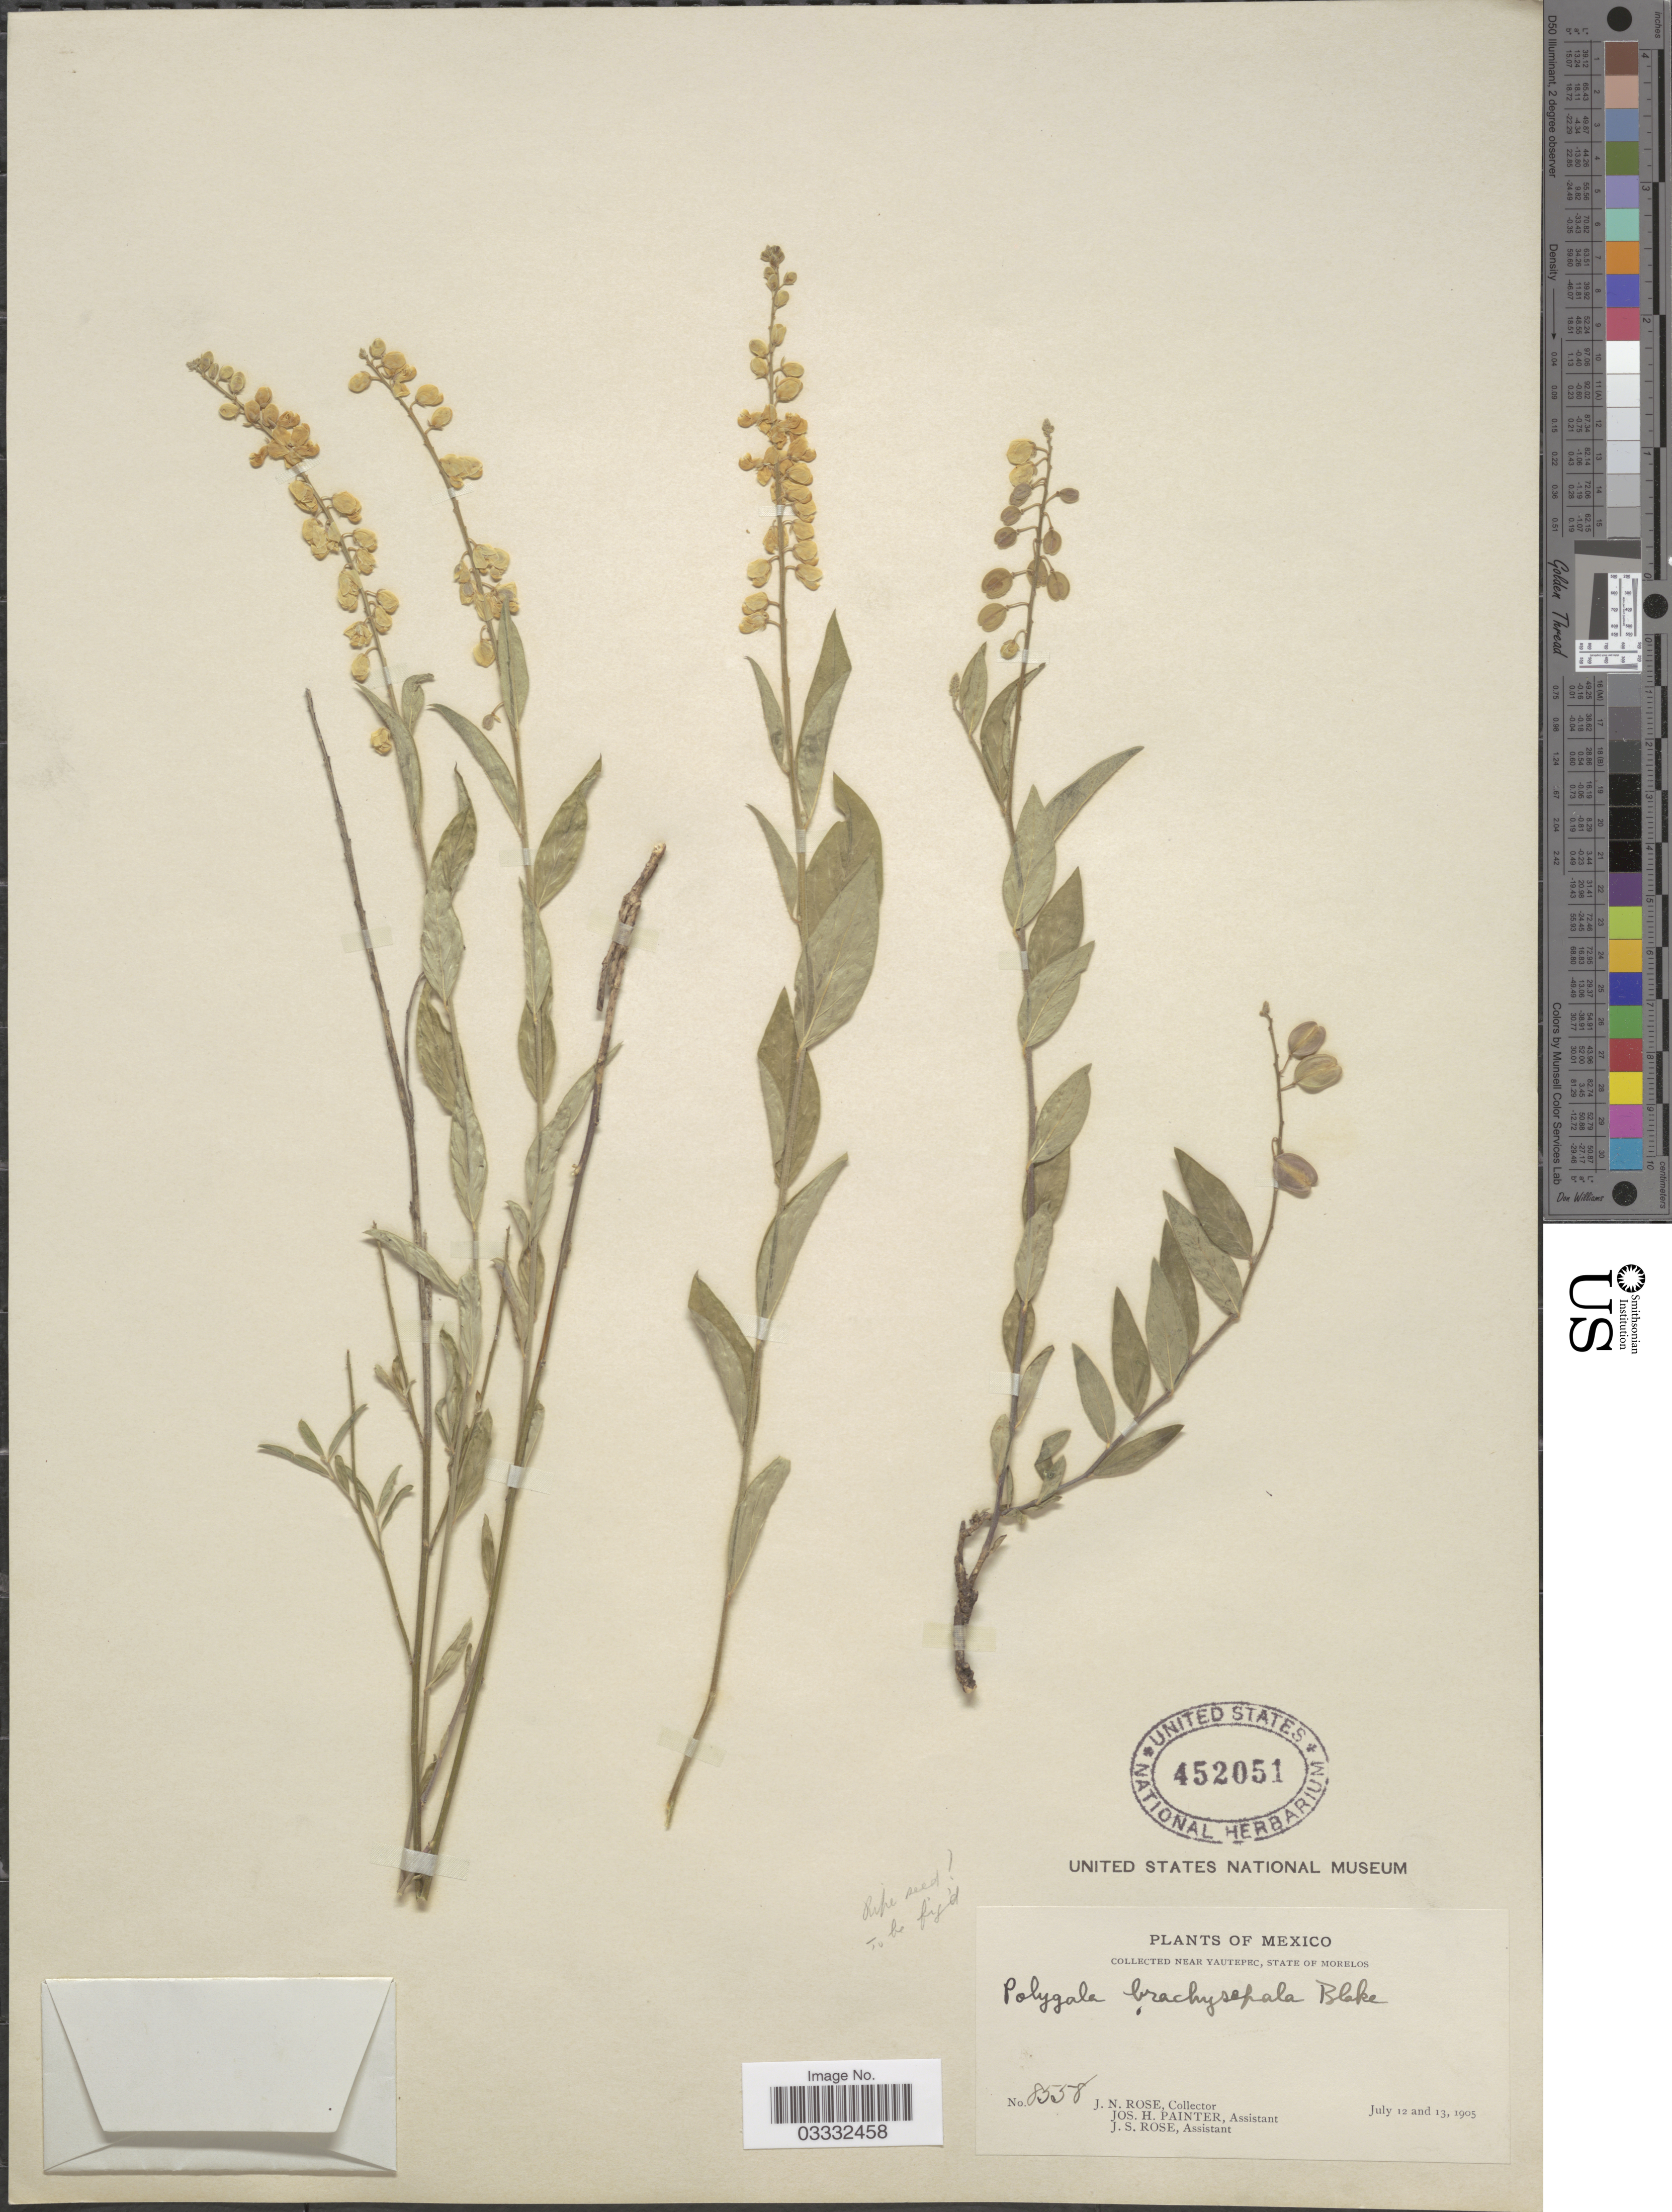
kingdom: Plantae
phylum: Tracheophyta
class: Magnoliopsida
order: Fabales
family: Polygalaceae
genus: Polygala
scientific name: Polygala brachysepala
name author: S.F. Blake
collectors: J. N. Rose, J. H. Painter & J. S. Rose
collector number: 8558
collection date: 1905-07-12/1905-07-13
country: Mexico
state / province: Morelos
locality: Near Yautepec.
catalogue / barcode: US 452051